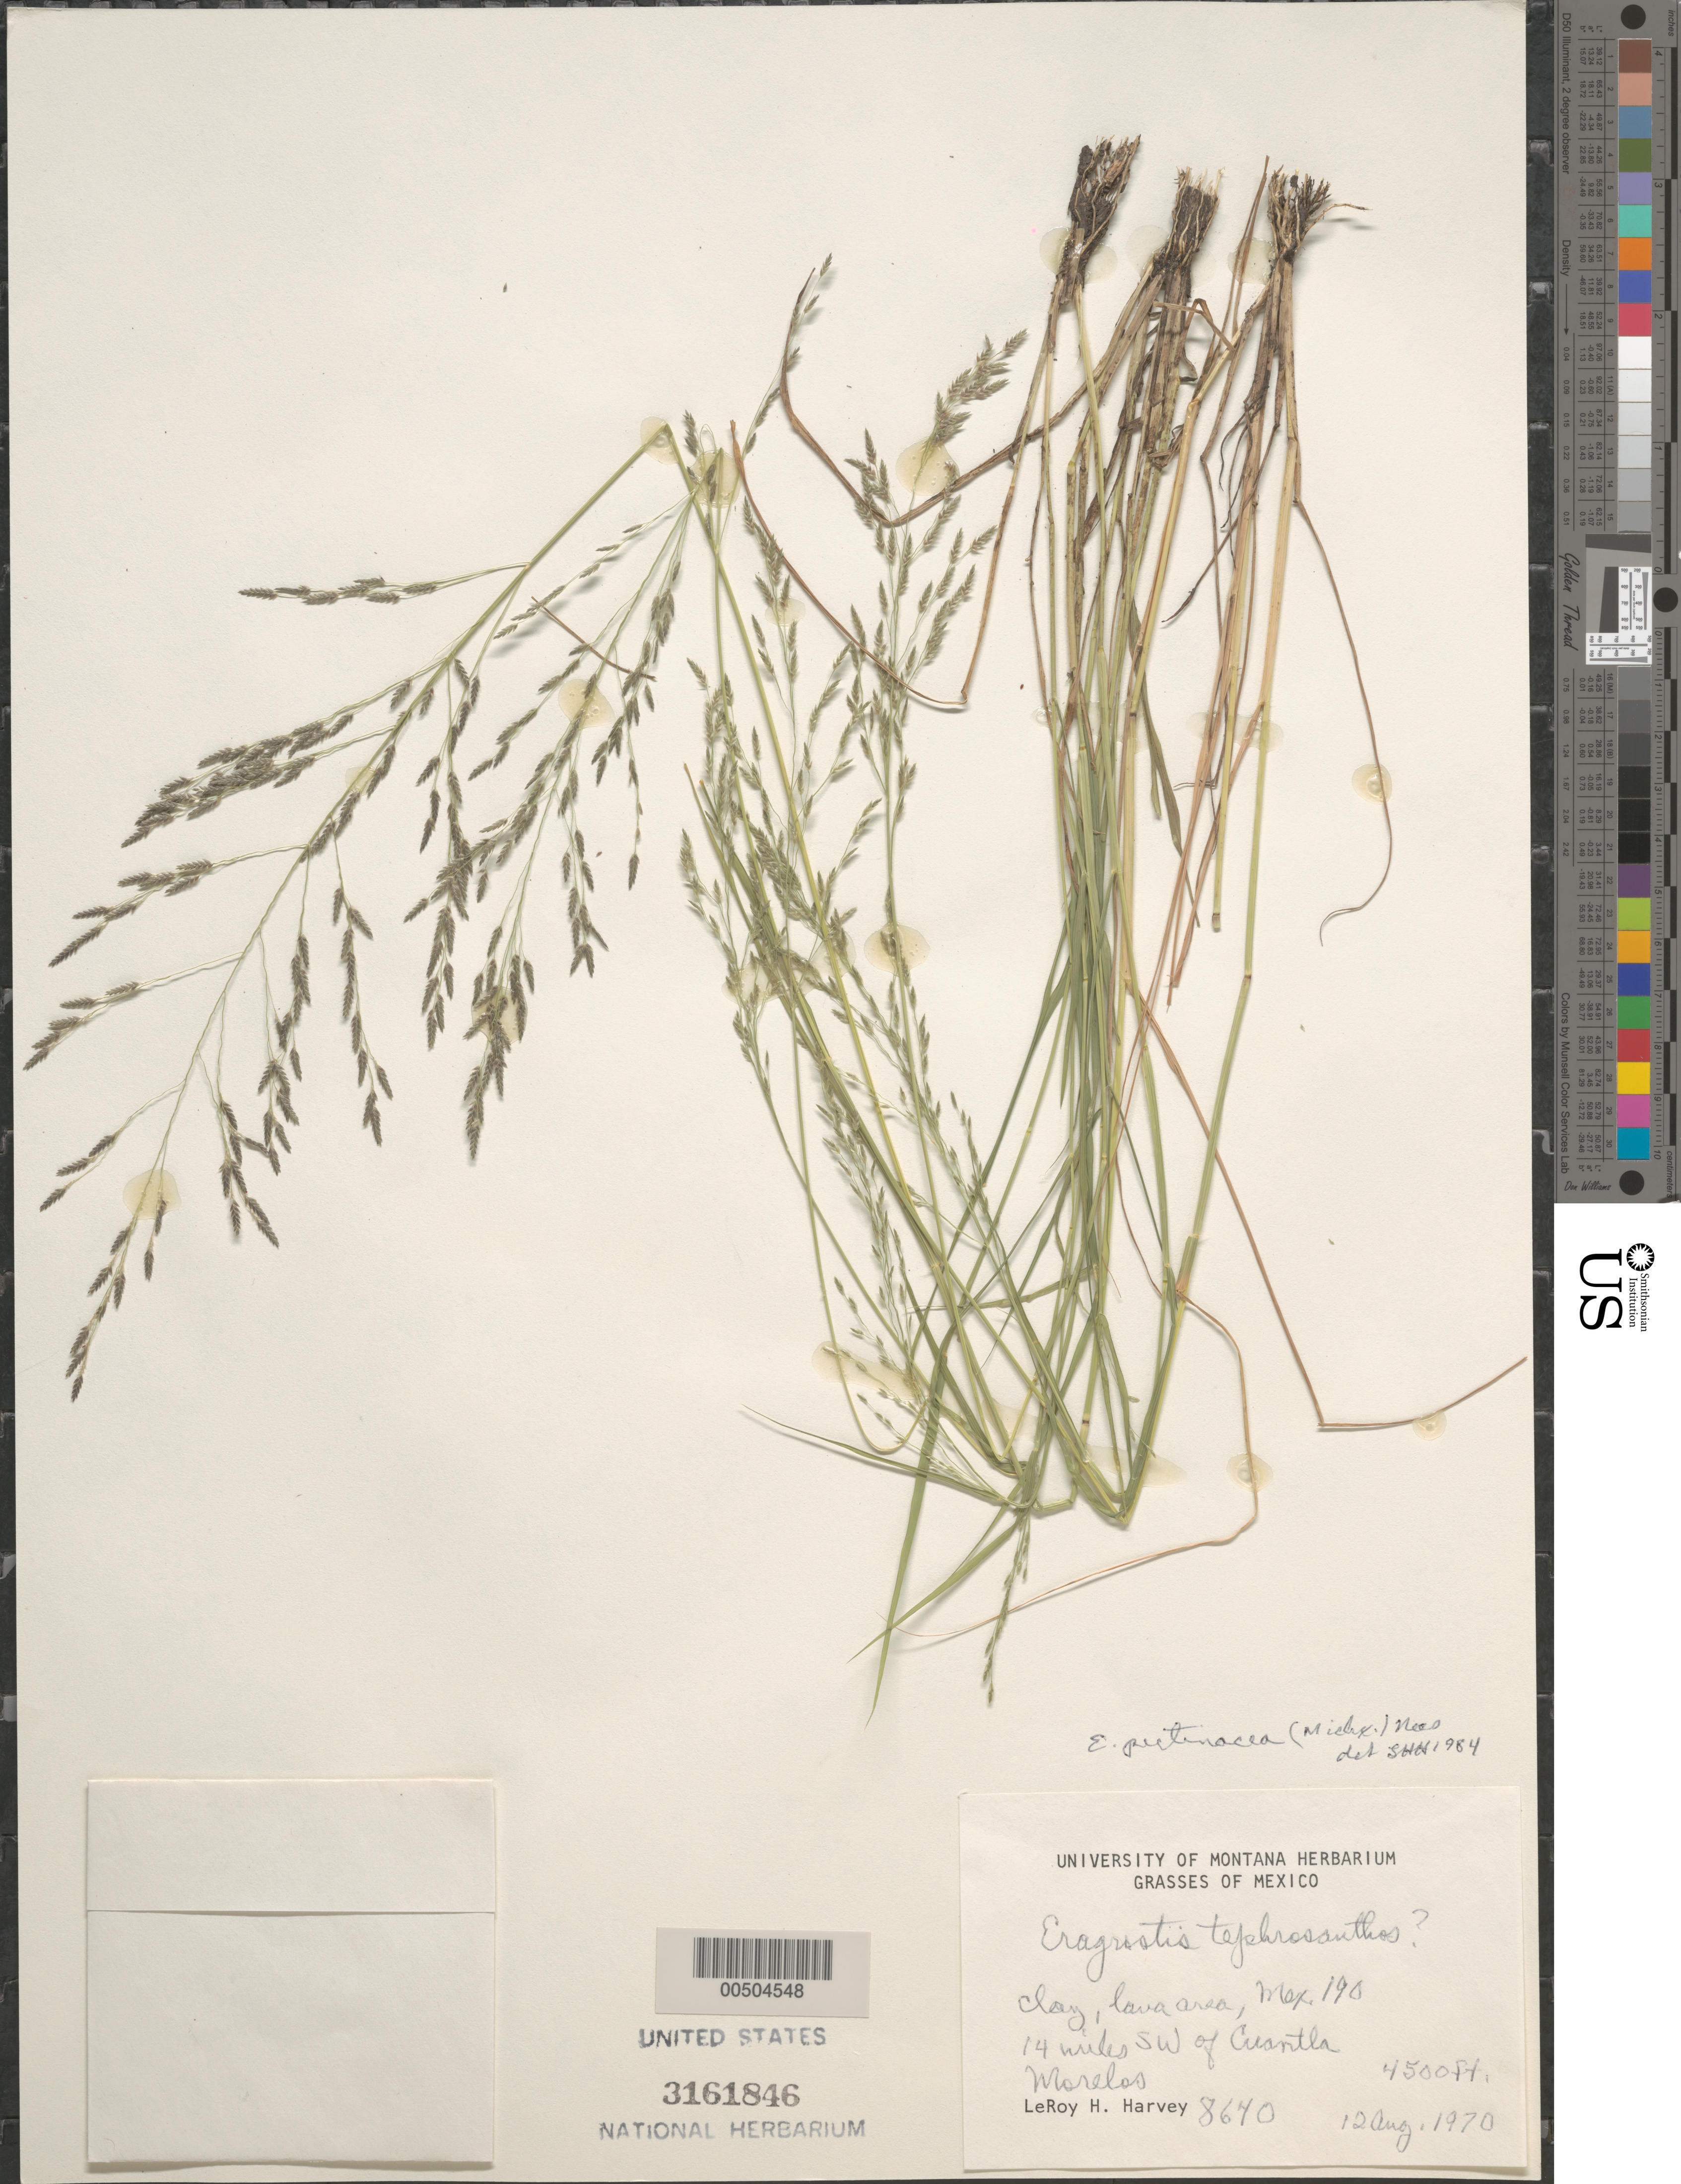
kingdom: Plantae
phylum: Tracheophyta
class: Liliopsida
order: Poales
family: Poaceae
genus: Eragrostis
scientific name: Eragrostis pectinacea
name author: (Michx.) Nees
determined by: Harvey, L. H.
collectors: L. H. Harvey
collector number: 8670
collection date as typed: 12 Aug 1970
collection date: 1970-08-12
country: Mexico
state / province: Morelos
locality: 14 mi SW of Cuantla, Mex 190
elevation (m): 1372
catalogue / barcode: US 3161846